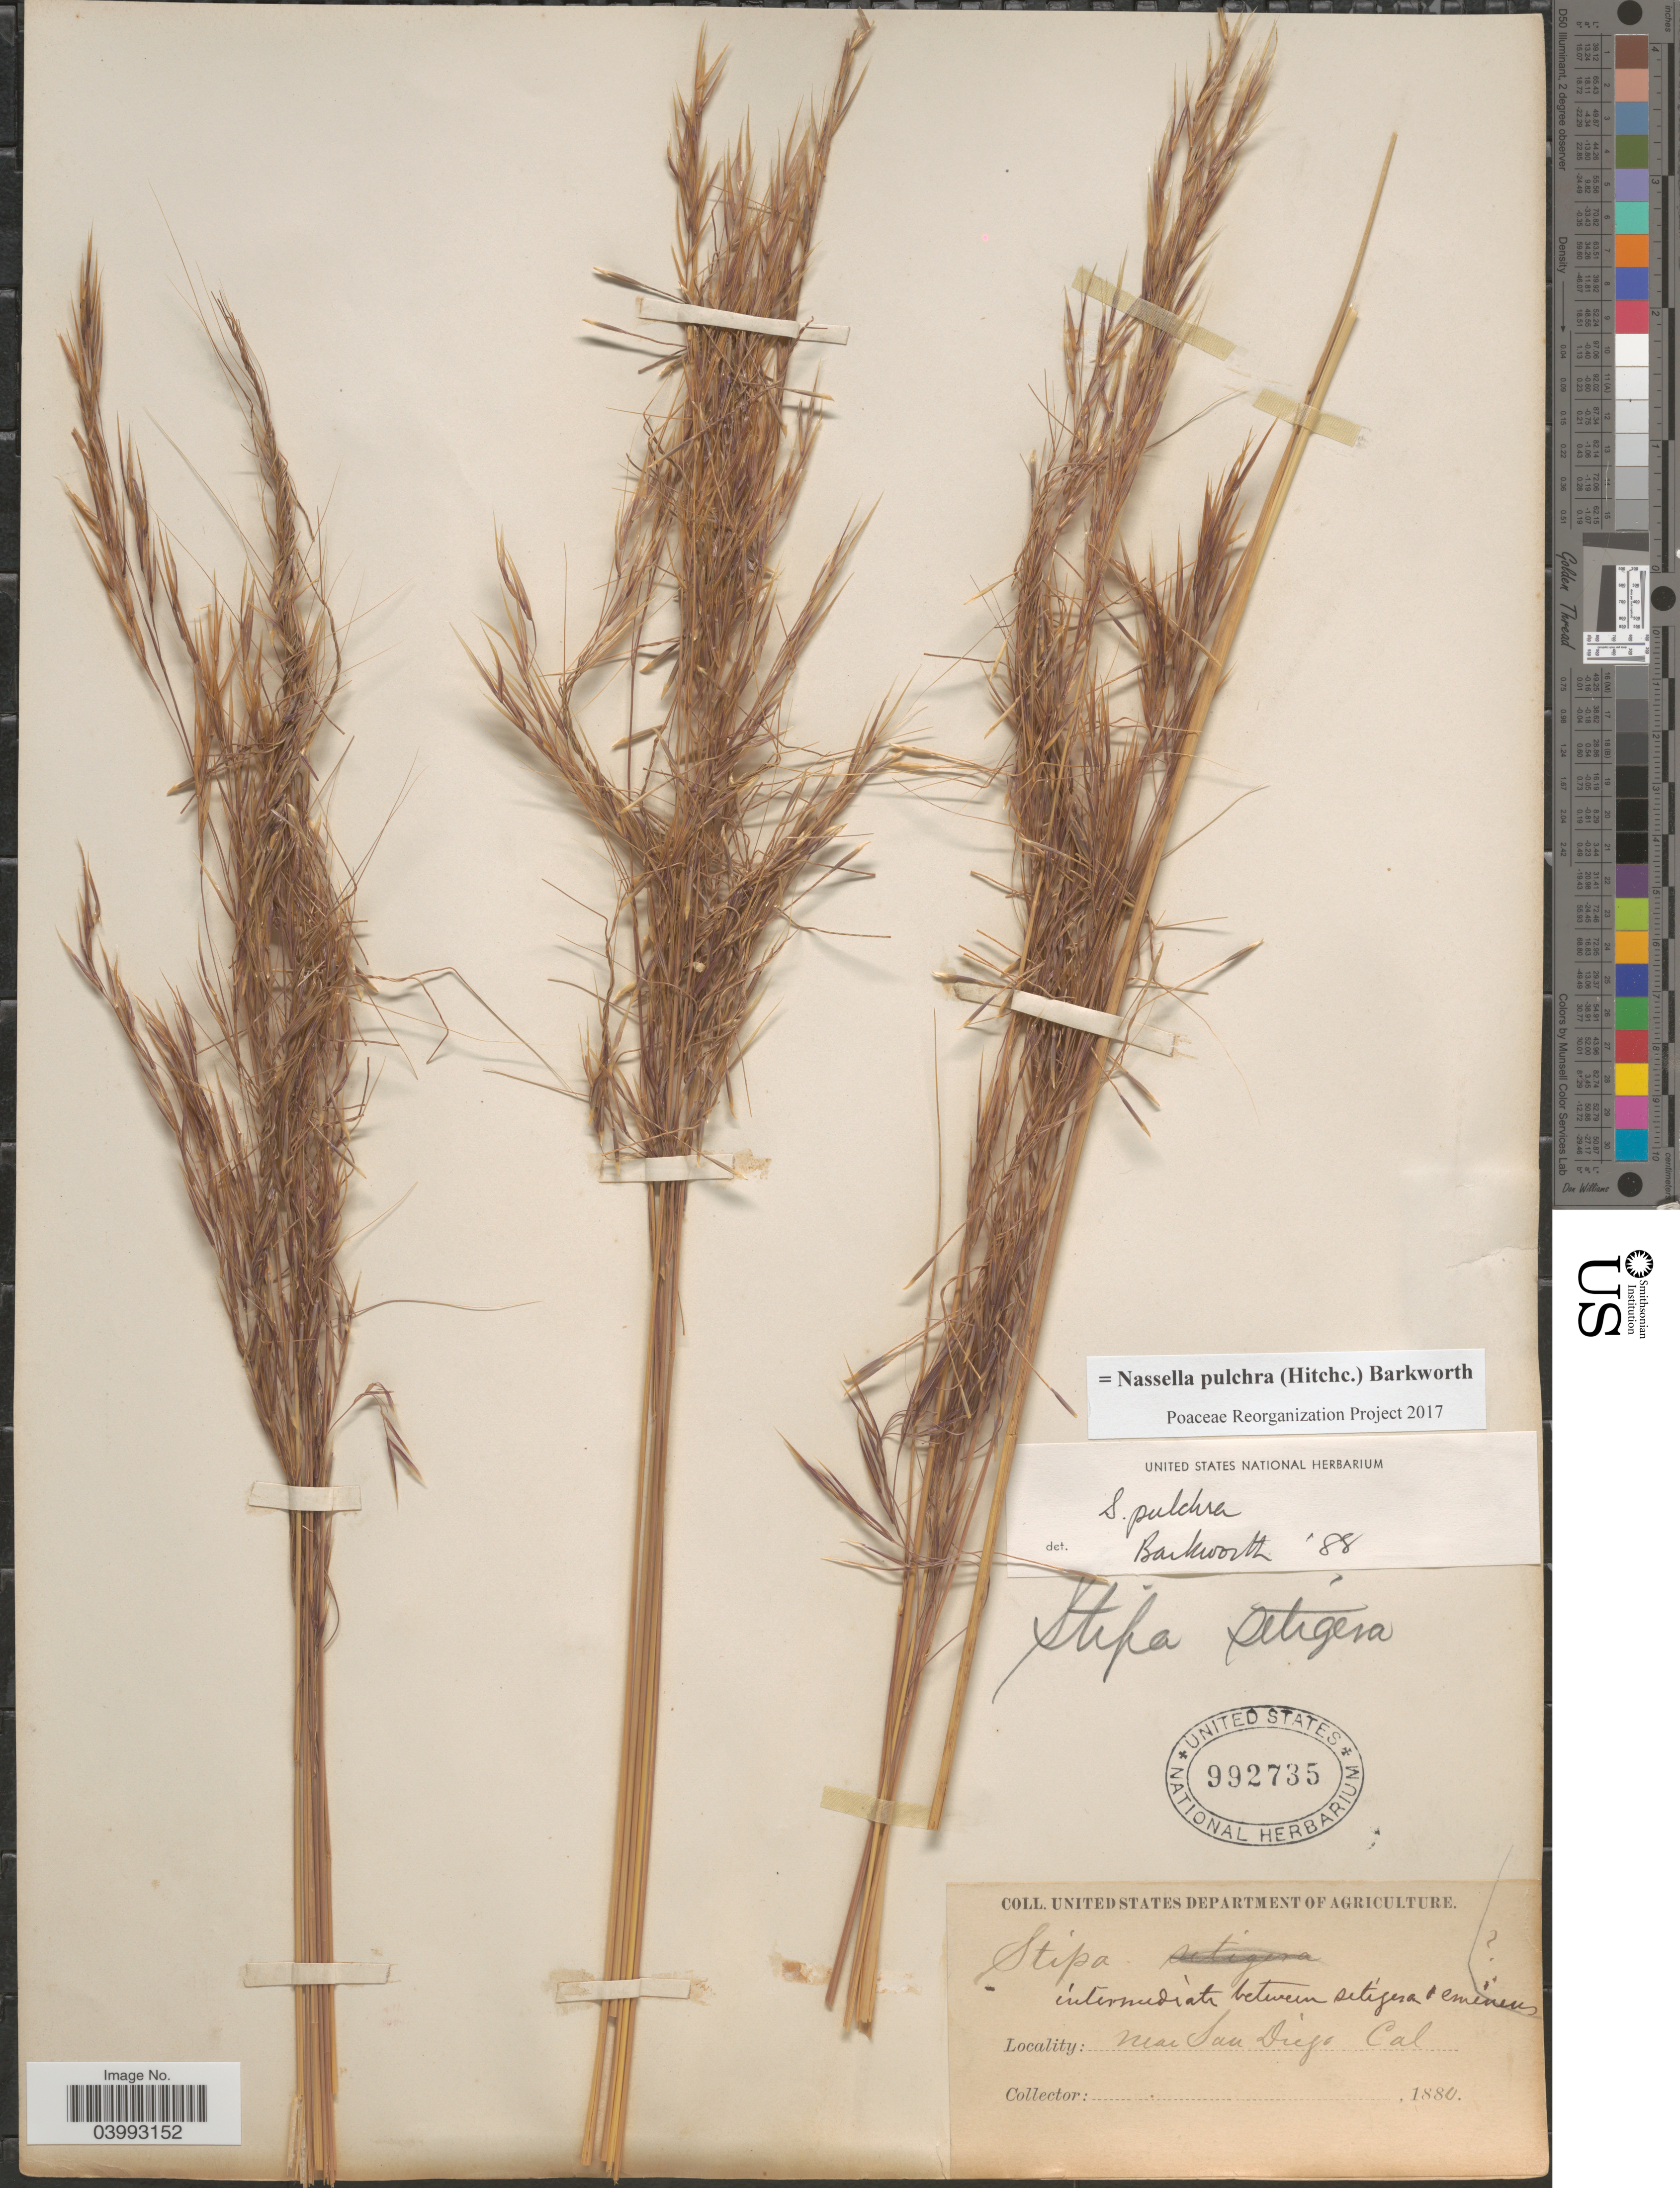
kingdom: Plantae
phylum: Tracheophyta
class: Liliopsida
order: Poales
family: Poaceae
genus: Nassella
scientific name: Nassella pulchra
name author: (Hitchc.) Barkworth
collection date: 1880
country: United States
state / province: California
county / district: San Diego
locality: Near San Diego.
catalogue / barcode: US 992735